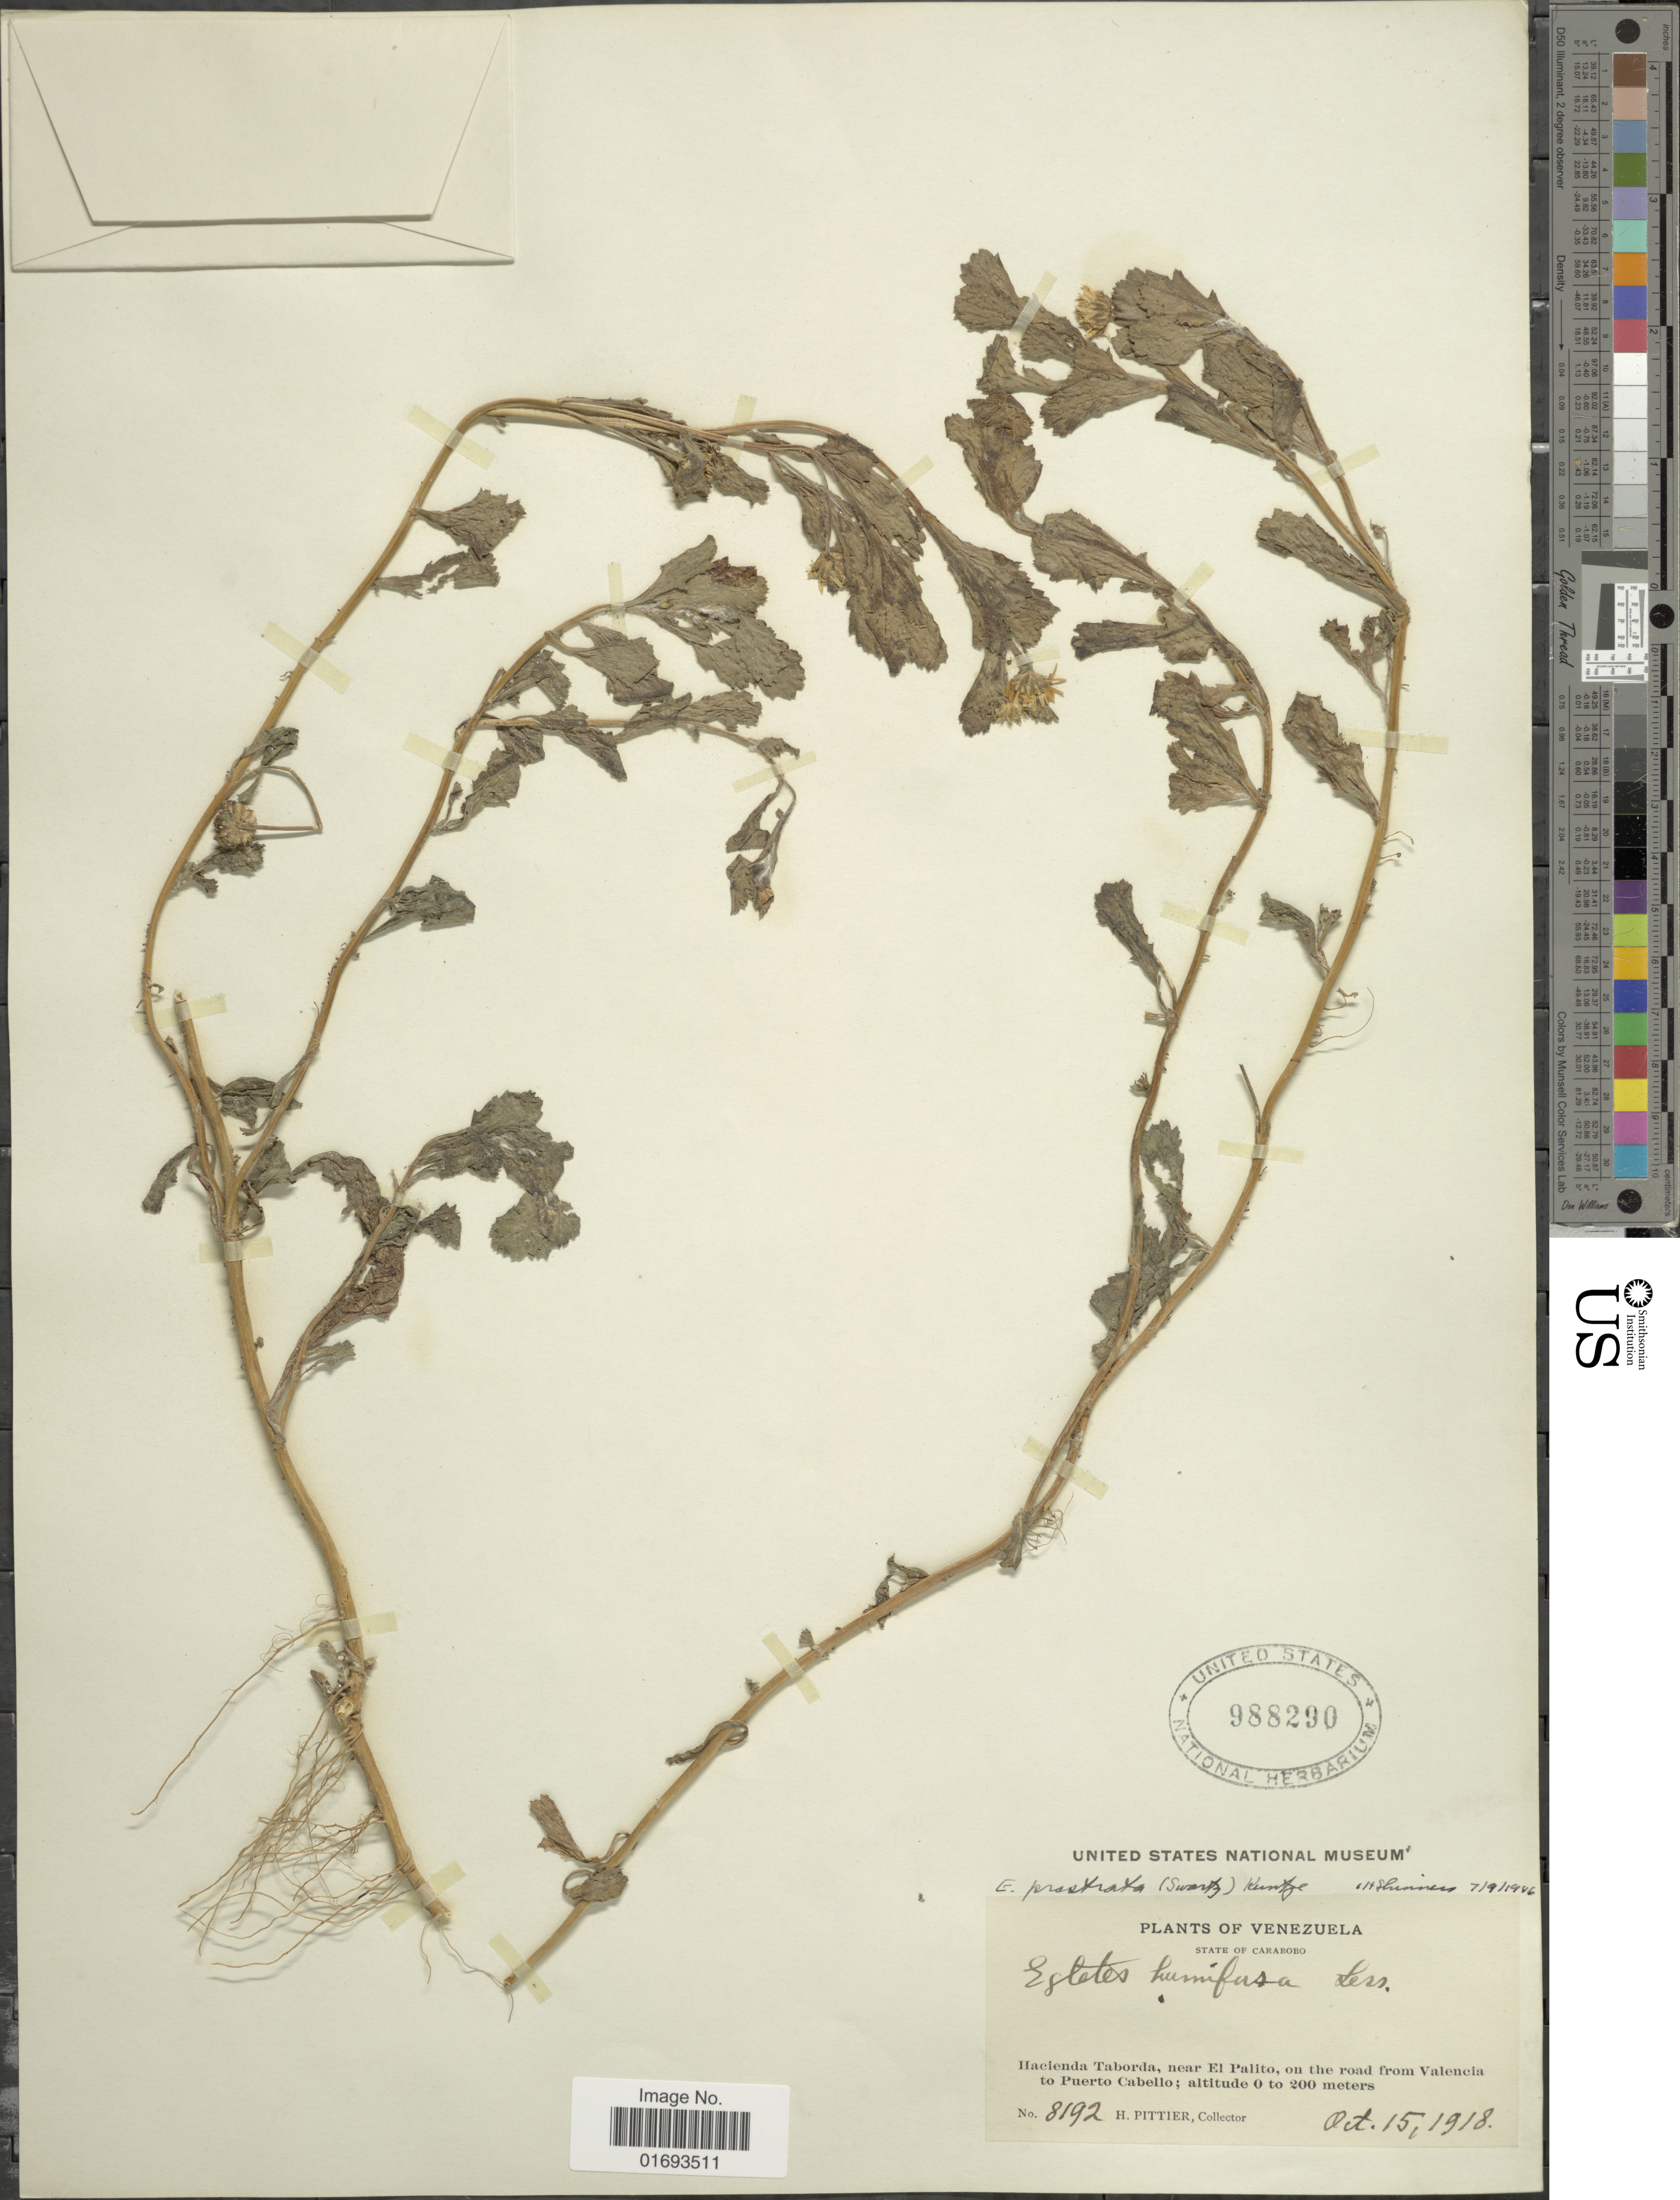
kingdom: Plantae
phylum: Tracheophyta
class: Magnoliopsida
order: Asterales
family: Asteraceae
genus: Egletes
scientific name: Egletes prostrata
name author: (Sw.) Kuntze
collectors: H. F. Pittier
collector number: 8192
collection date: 1918-10-15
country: Venezuela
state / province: Carabobo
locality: Venezuela. State of Carabobo. Hacienda Taborda, near El Palito, on the road from Valencia to Puerto Cabello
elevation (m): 0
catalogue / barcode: US 988290